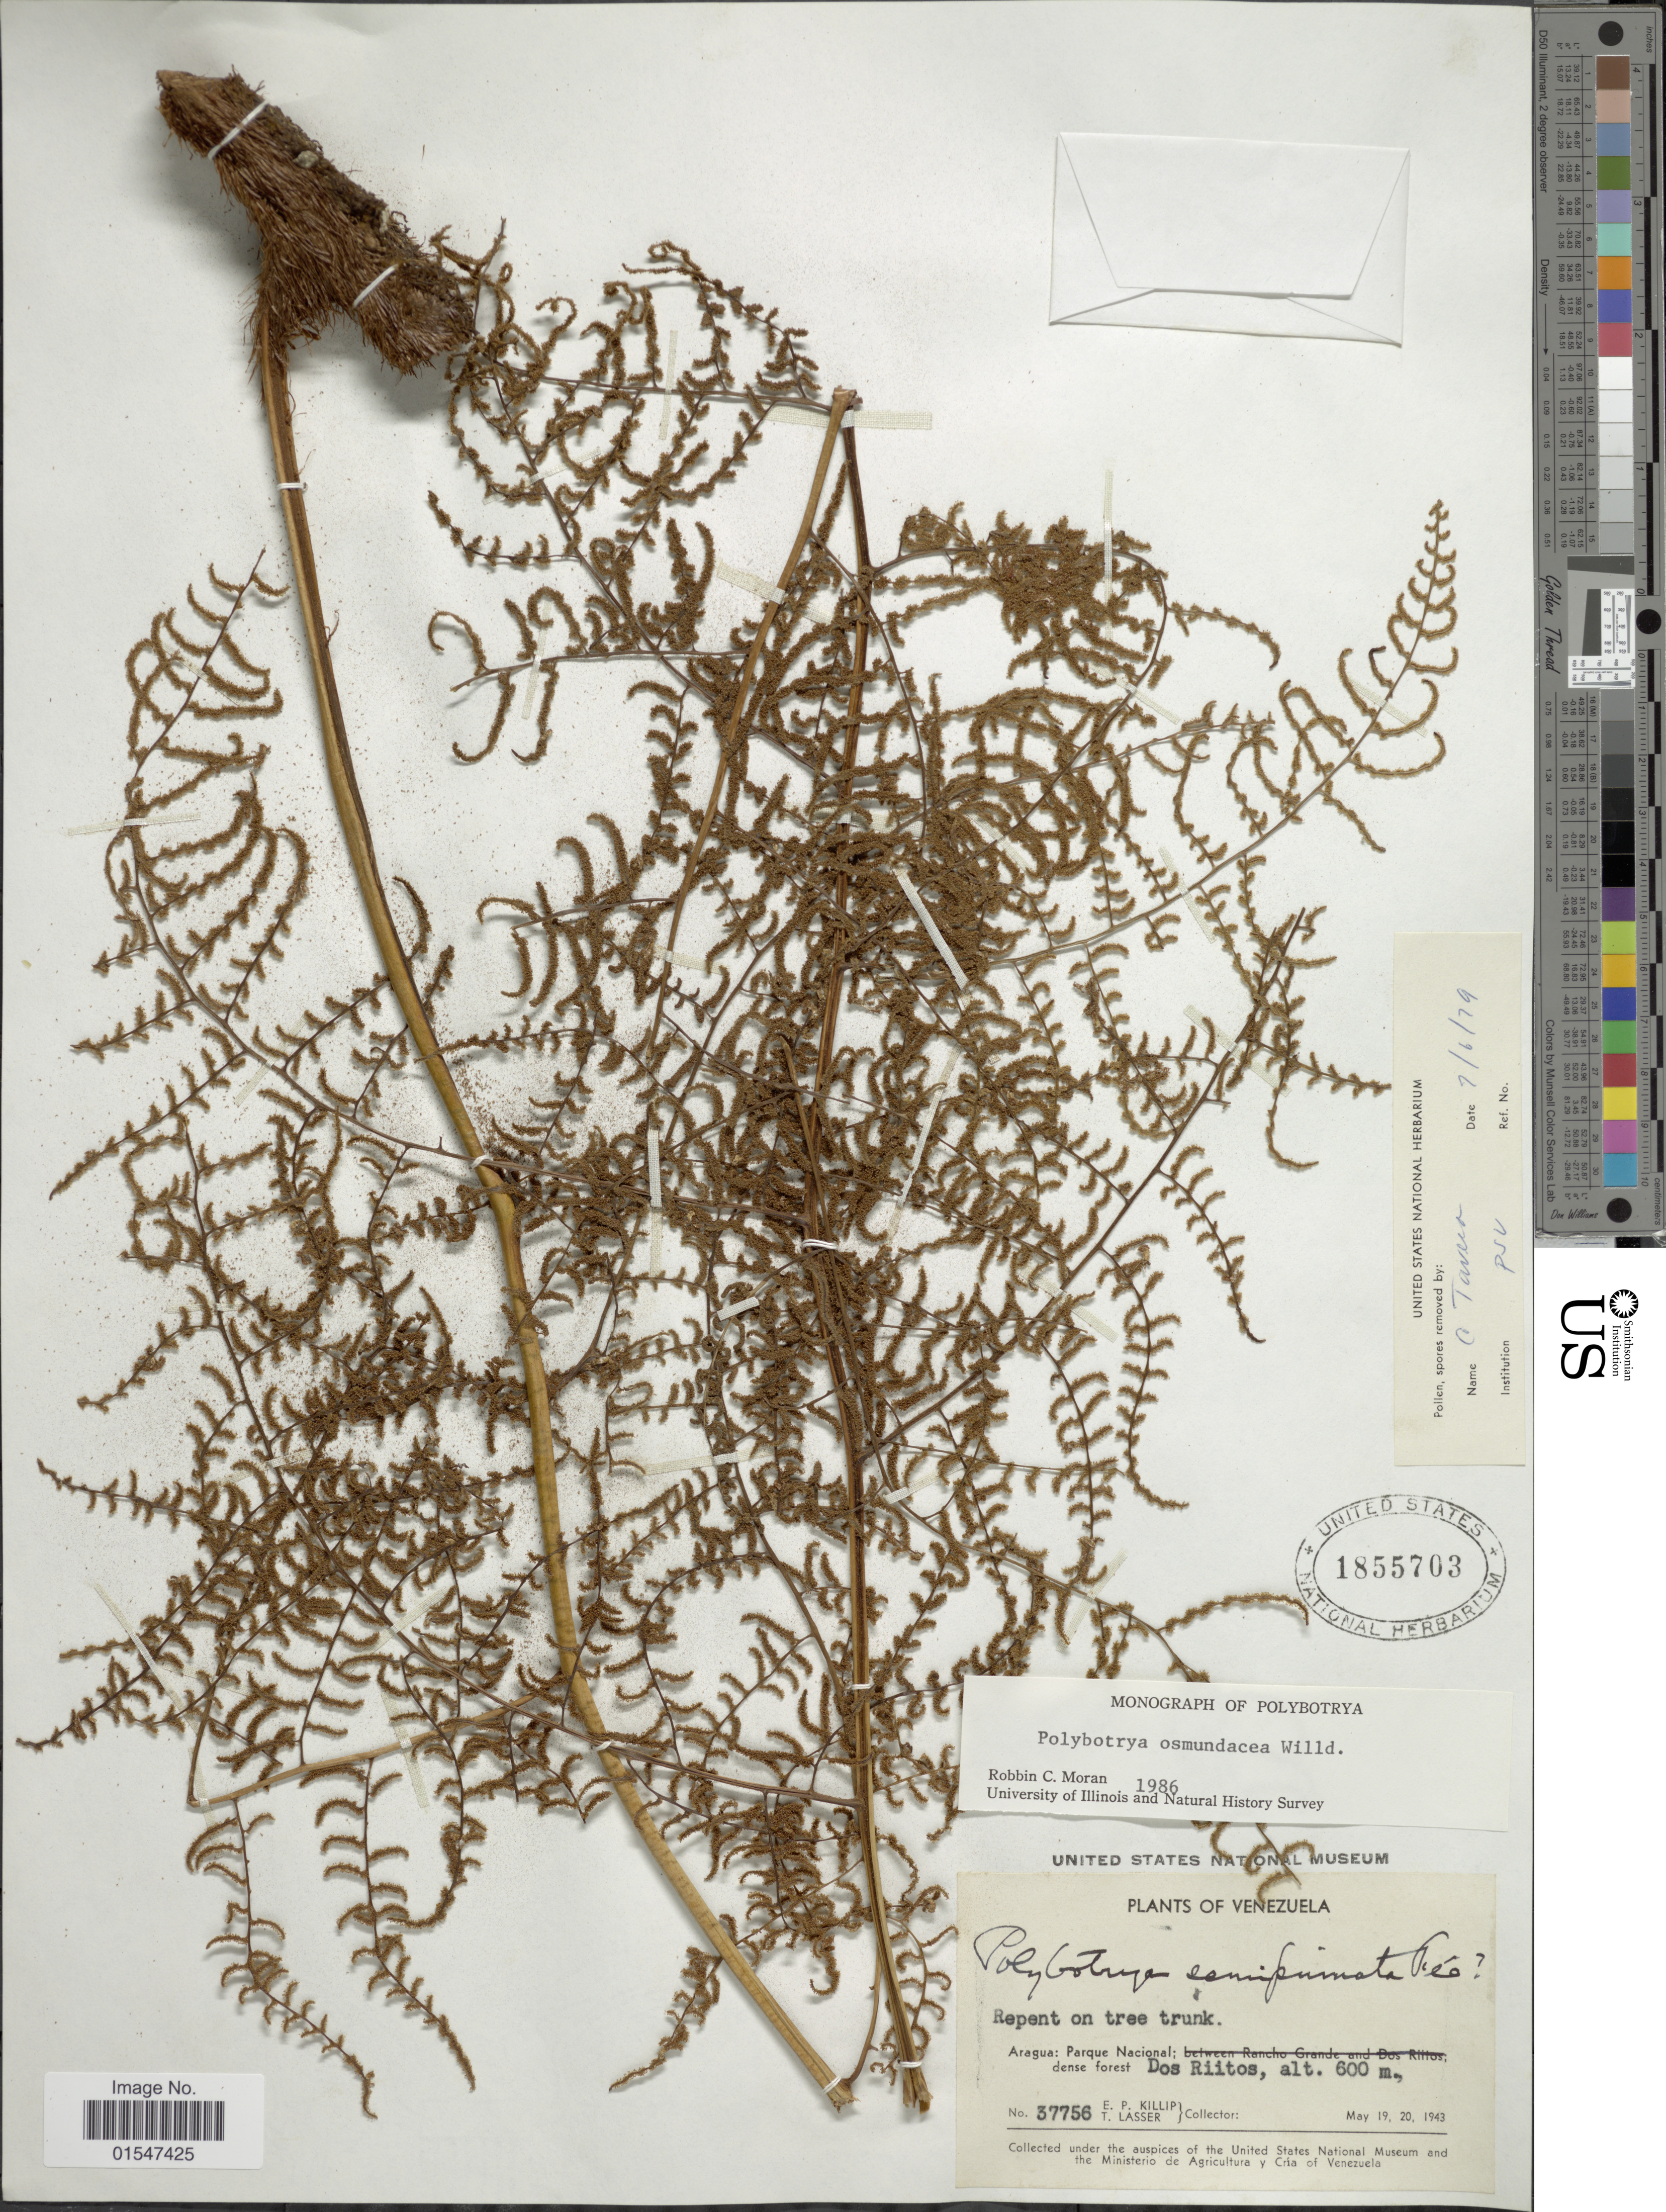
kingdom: Plantae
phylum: Tracheophyta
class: Polypodiopsida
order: Polypodiales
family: Dryopteridaceae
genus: Polybotrya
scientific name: Polybotrya osmundacea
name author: Humb. & Bonpl. ex Willd.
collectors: E. P. Killip & T. Lasser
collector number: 37756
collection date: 1943-05-19/1943-05-20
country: Venezuela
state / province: Aragua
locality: Venezuela, Parque Nacional. Dos Riitos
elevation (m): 600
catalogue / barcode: US 1855703